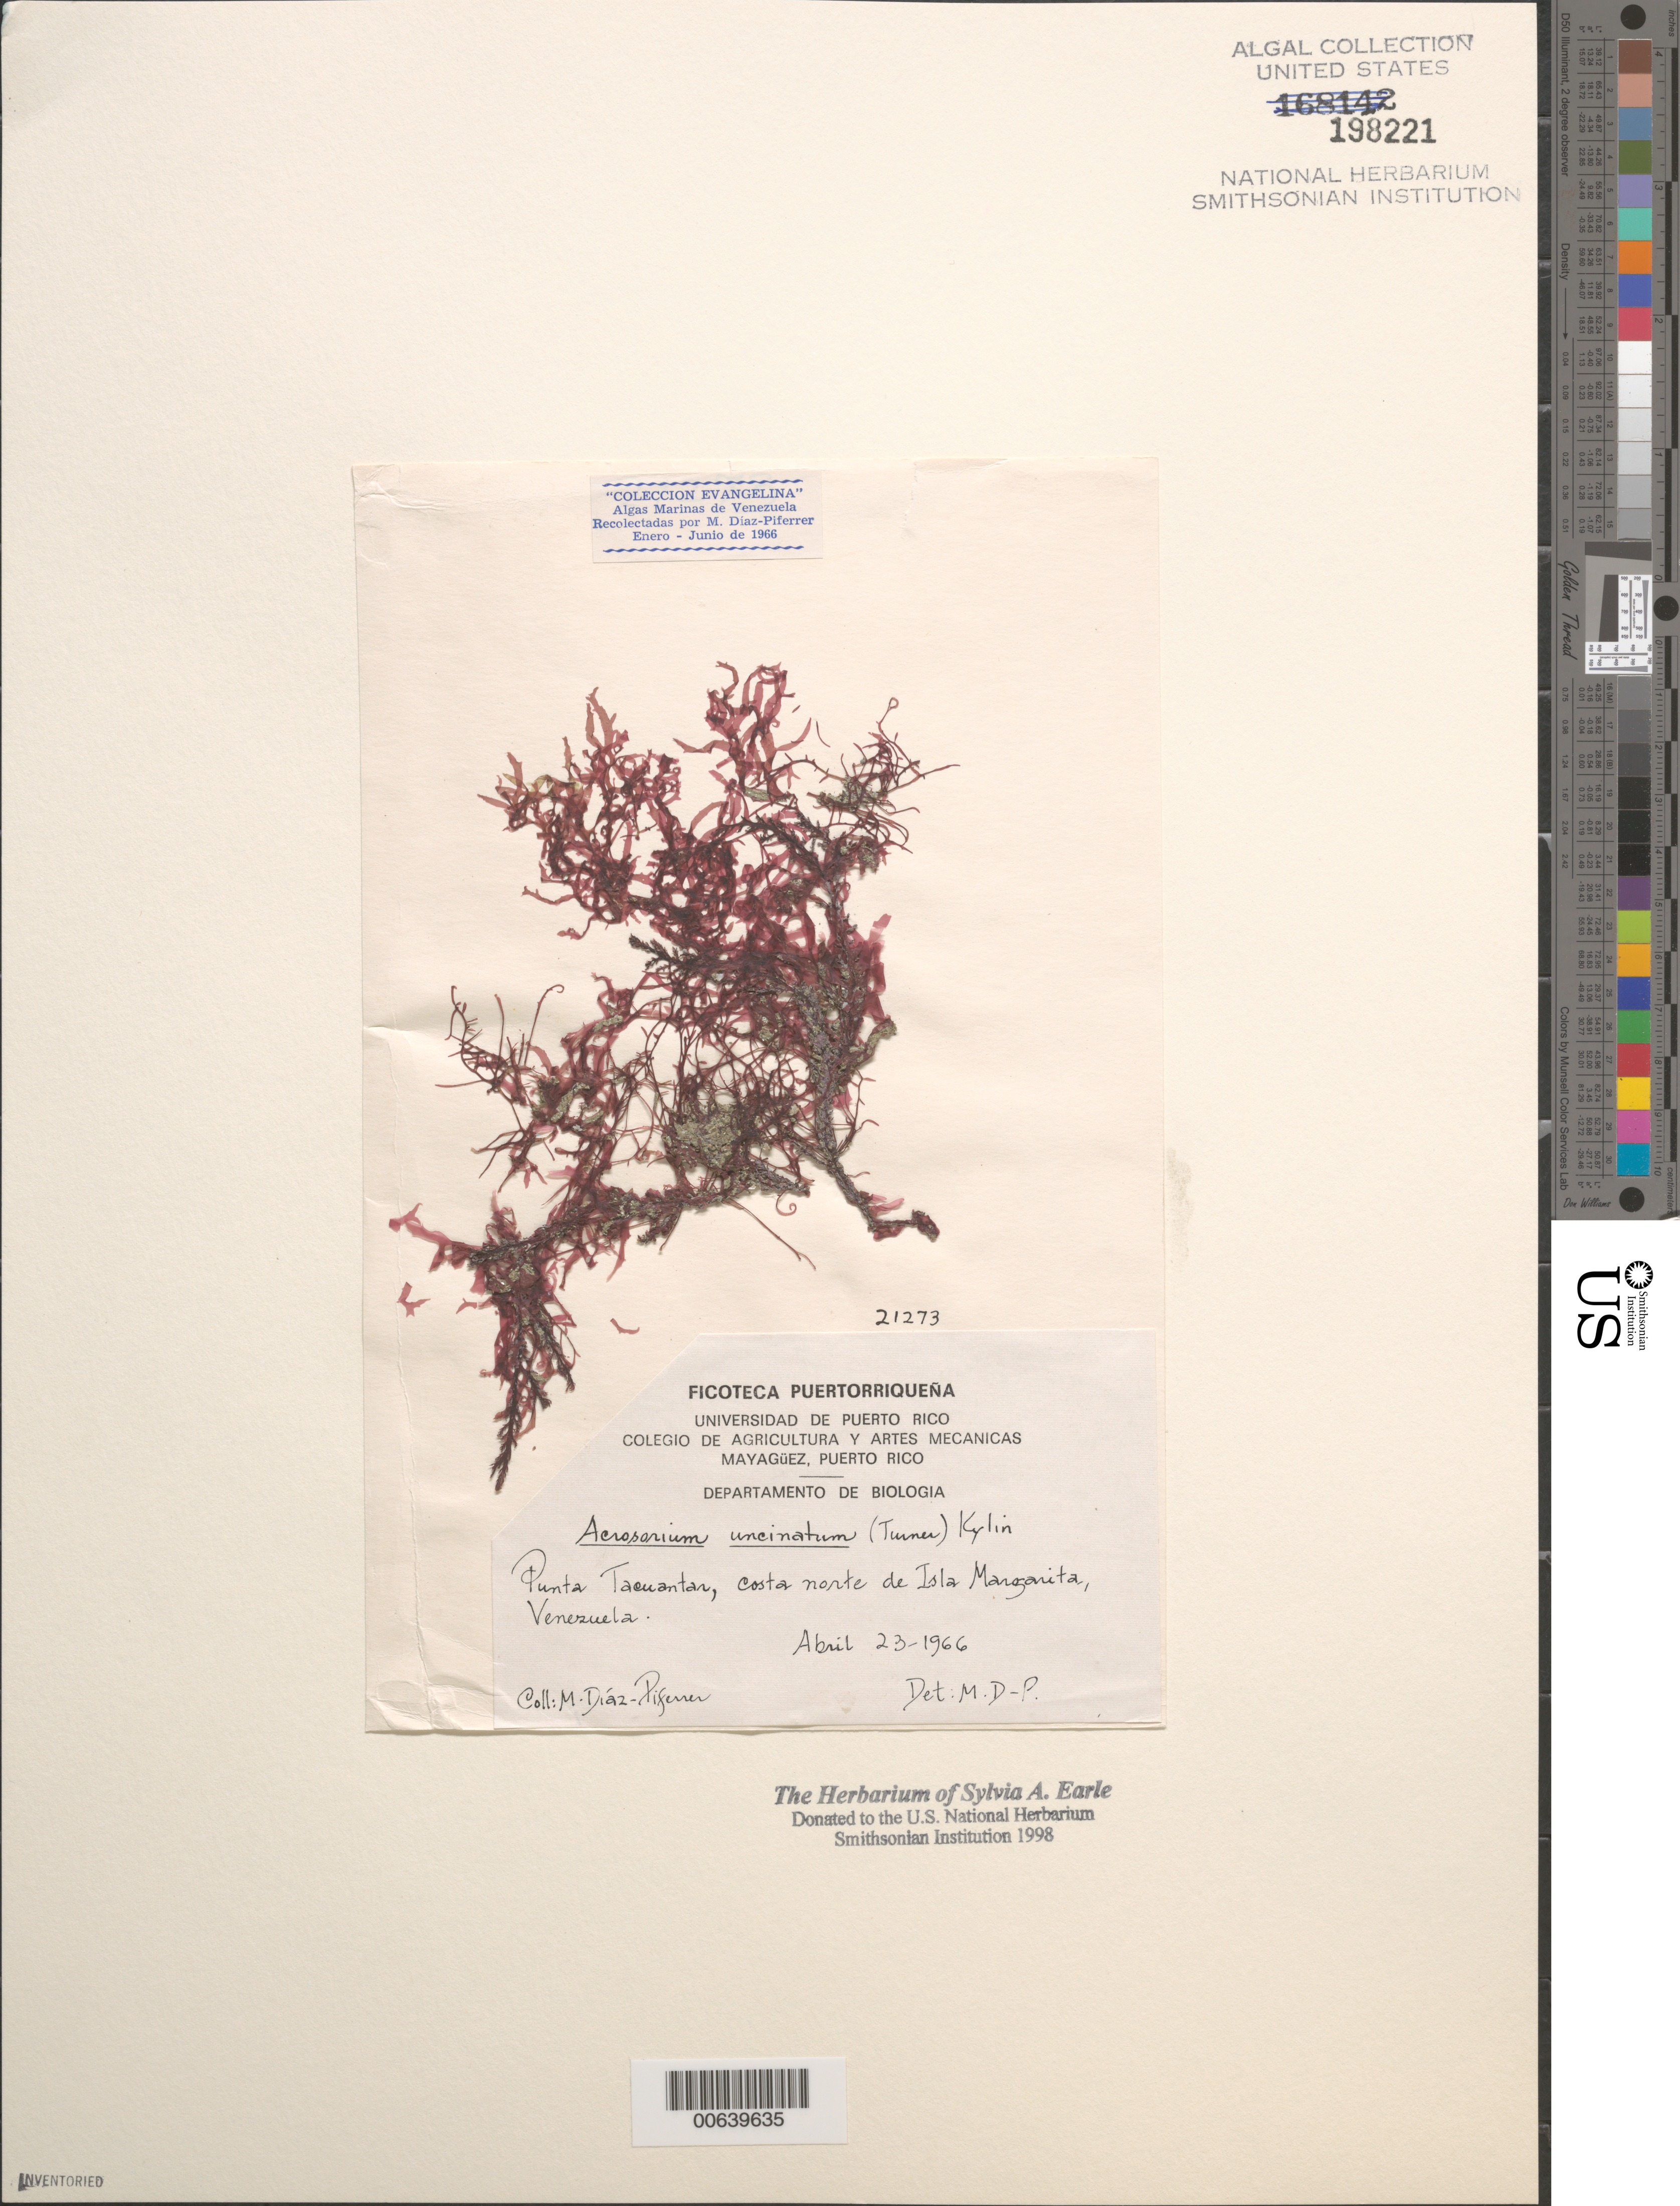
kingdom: Plantae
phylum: Rhodophyta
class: Florideophyceae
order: Ceramiales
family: Delesseriaceae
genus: Cryptopleura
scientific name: Cryptopleura ramosa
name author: (Huds.) L.M. Newton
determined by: Algae name updating Project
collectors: M. Diaz-Piferrer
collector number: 21273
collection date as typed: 23 Apr 1966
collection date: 1966-04-23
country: Venezuela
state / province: Nueva Esparta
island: Margarita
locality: Isla Margarita, Playa Tacuantar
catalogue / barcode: US 198221